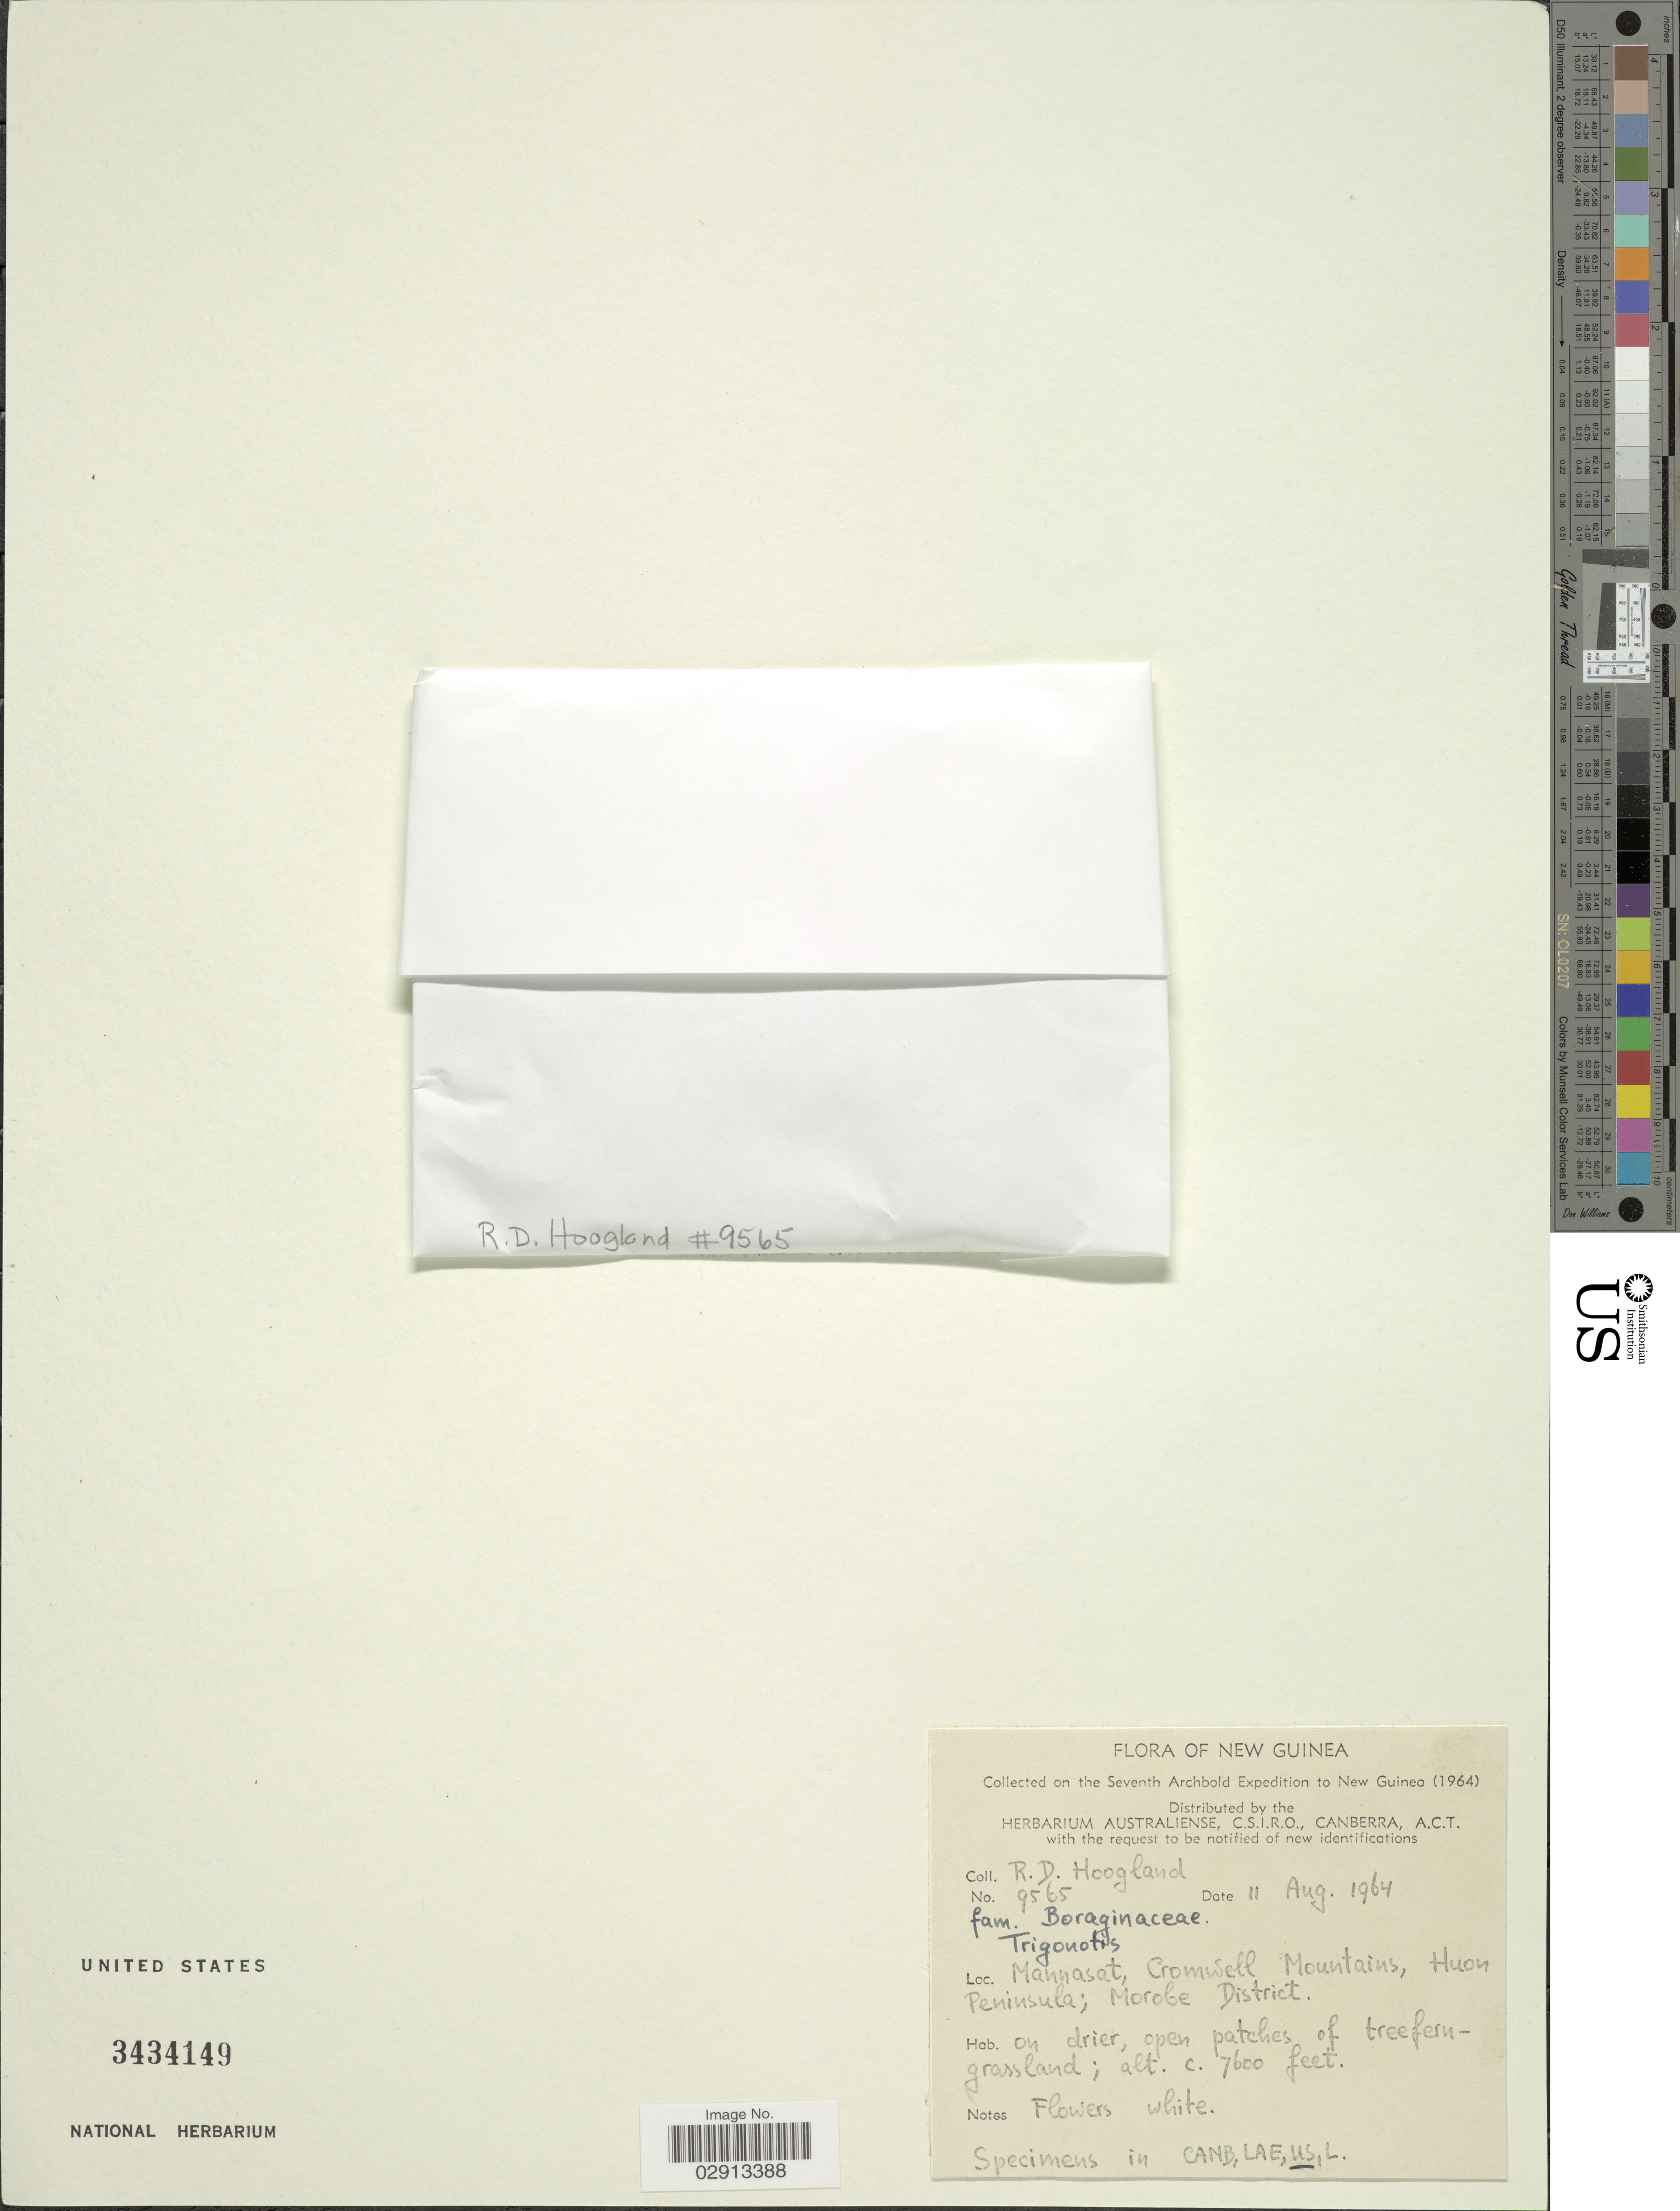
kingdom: Plantae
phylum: Tracheophyta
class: Magnoliopsida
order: Boraginales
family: Boraginaceae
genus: Trigonotis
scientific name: Trigonotis sp.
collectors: R. D. Hoogland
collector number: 9565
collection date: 1964-08-11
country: Papua New Guinea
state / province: Morobe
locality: New Guinea. Mannasat, Cromwell Mountains, Huon Peninsula; Morobe District.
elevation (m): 2316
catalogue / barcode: US 3434149